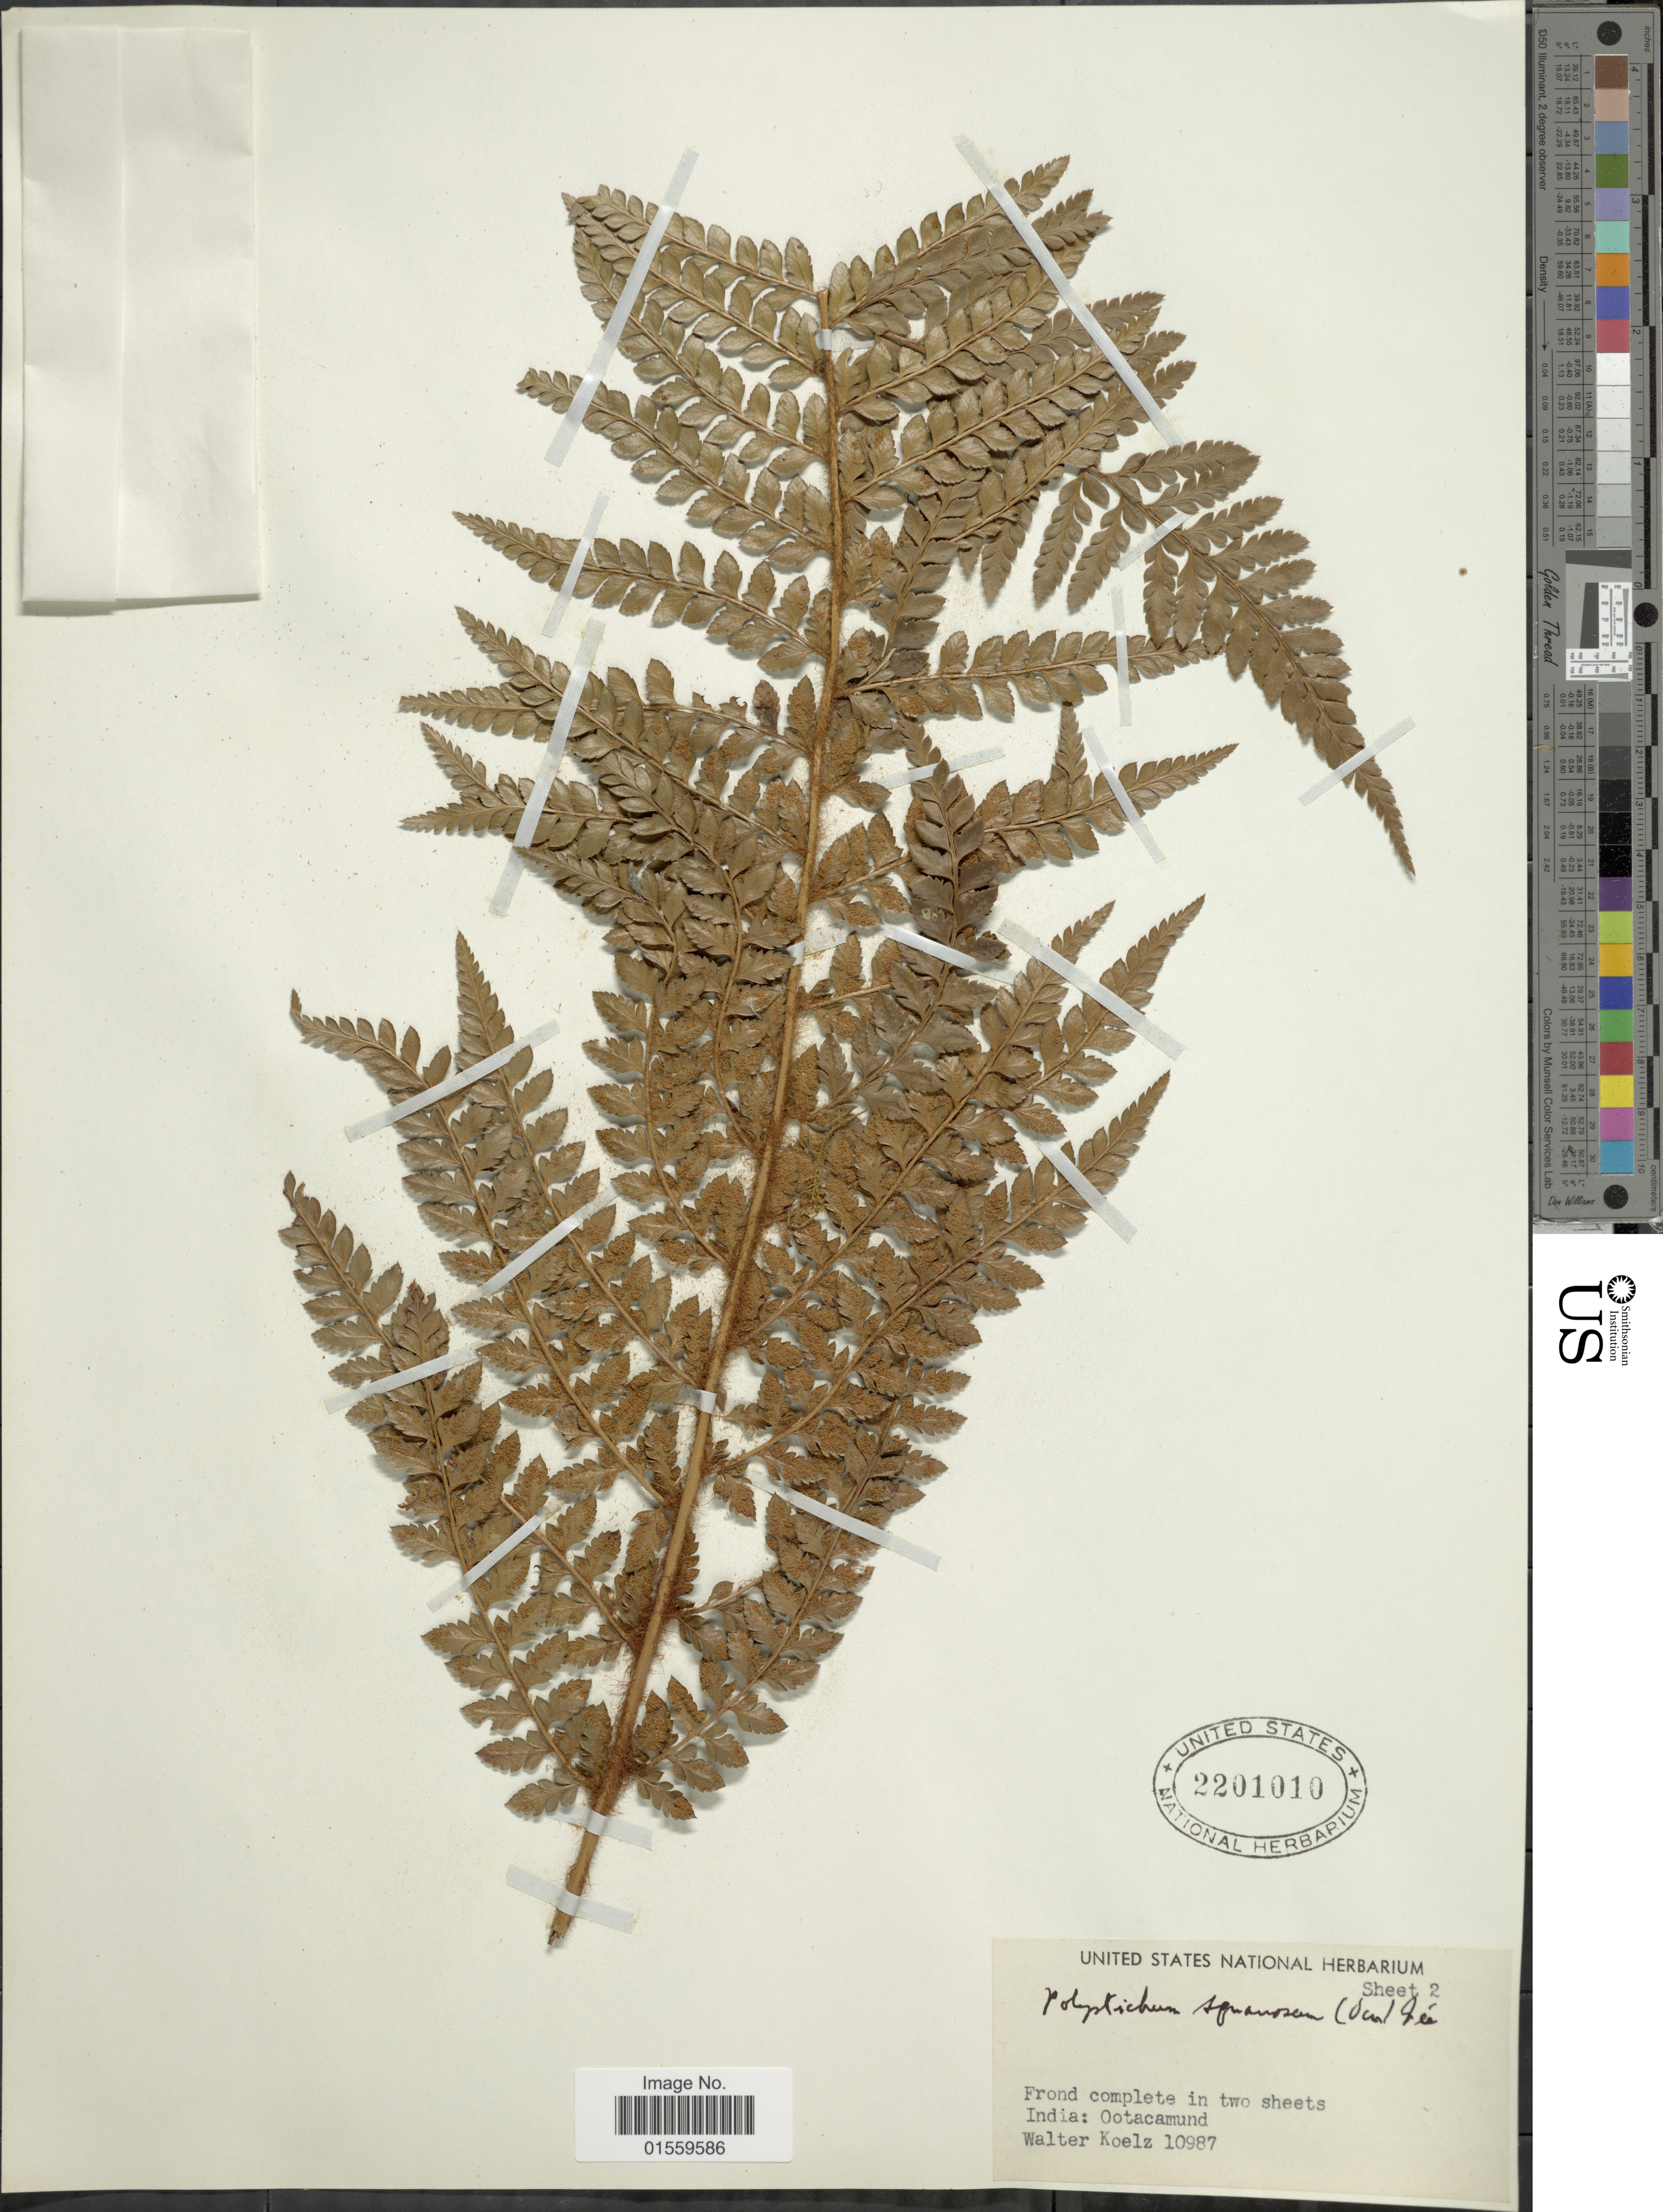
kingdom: Plantae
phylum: Tracheophyta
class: Polypodiopsida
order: Polypodiales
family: Dryopteridaceae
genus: Polystichum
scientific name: Polystichum squarrosum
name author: (D. Don) Fée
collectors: W. N. Koelz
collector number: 10987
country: India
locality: Ootacamund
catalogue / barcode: US 2201010